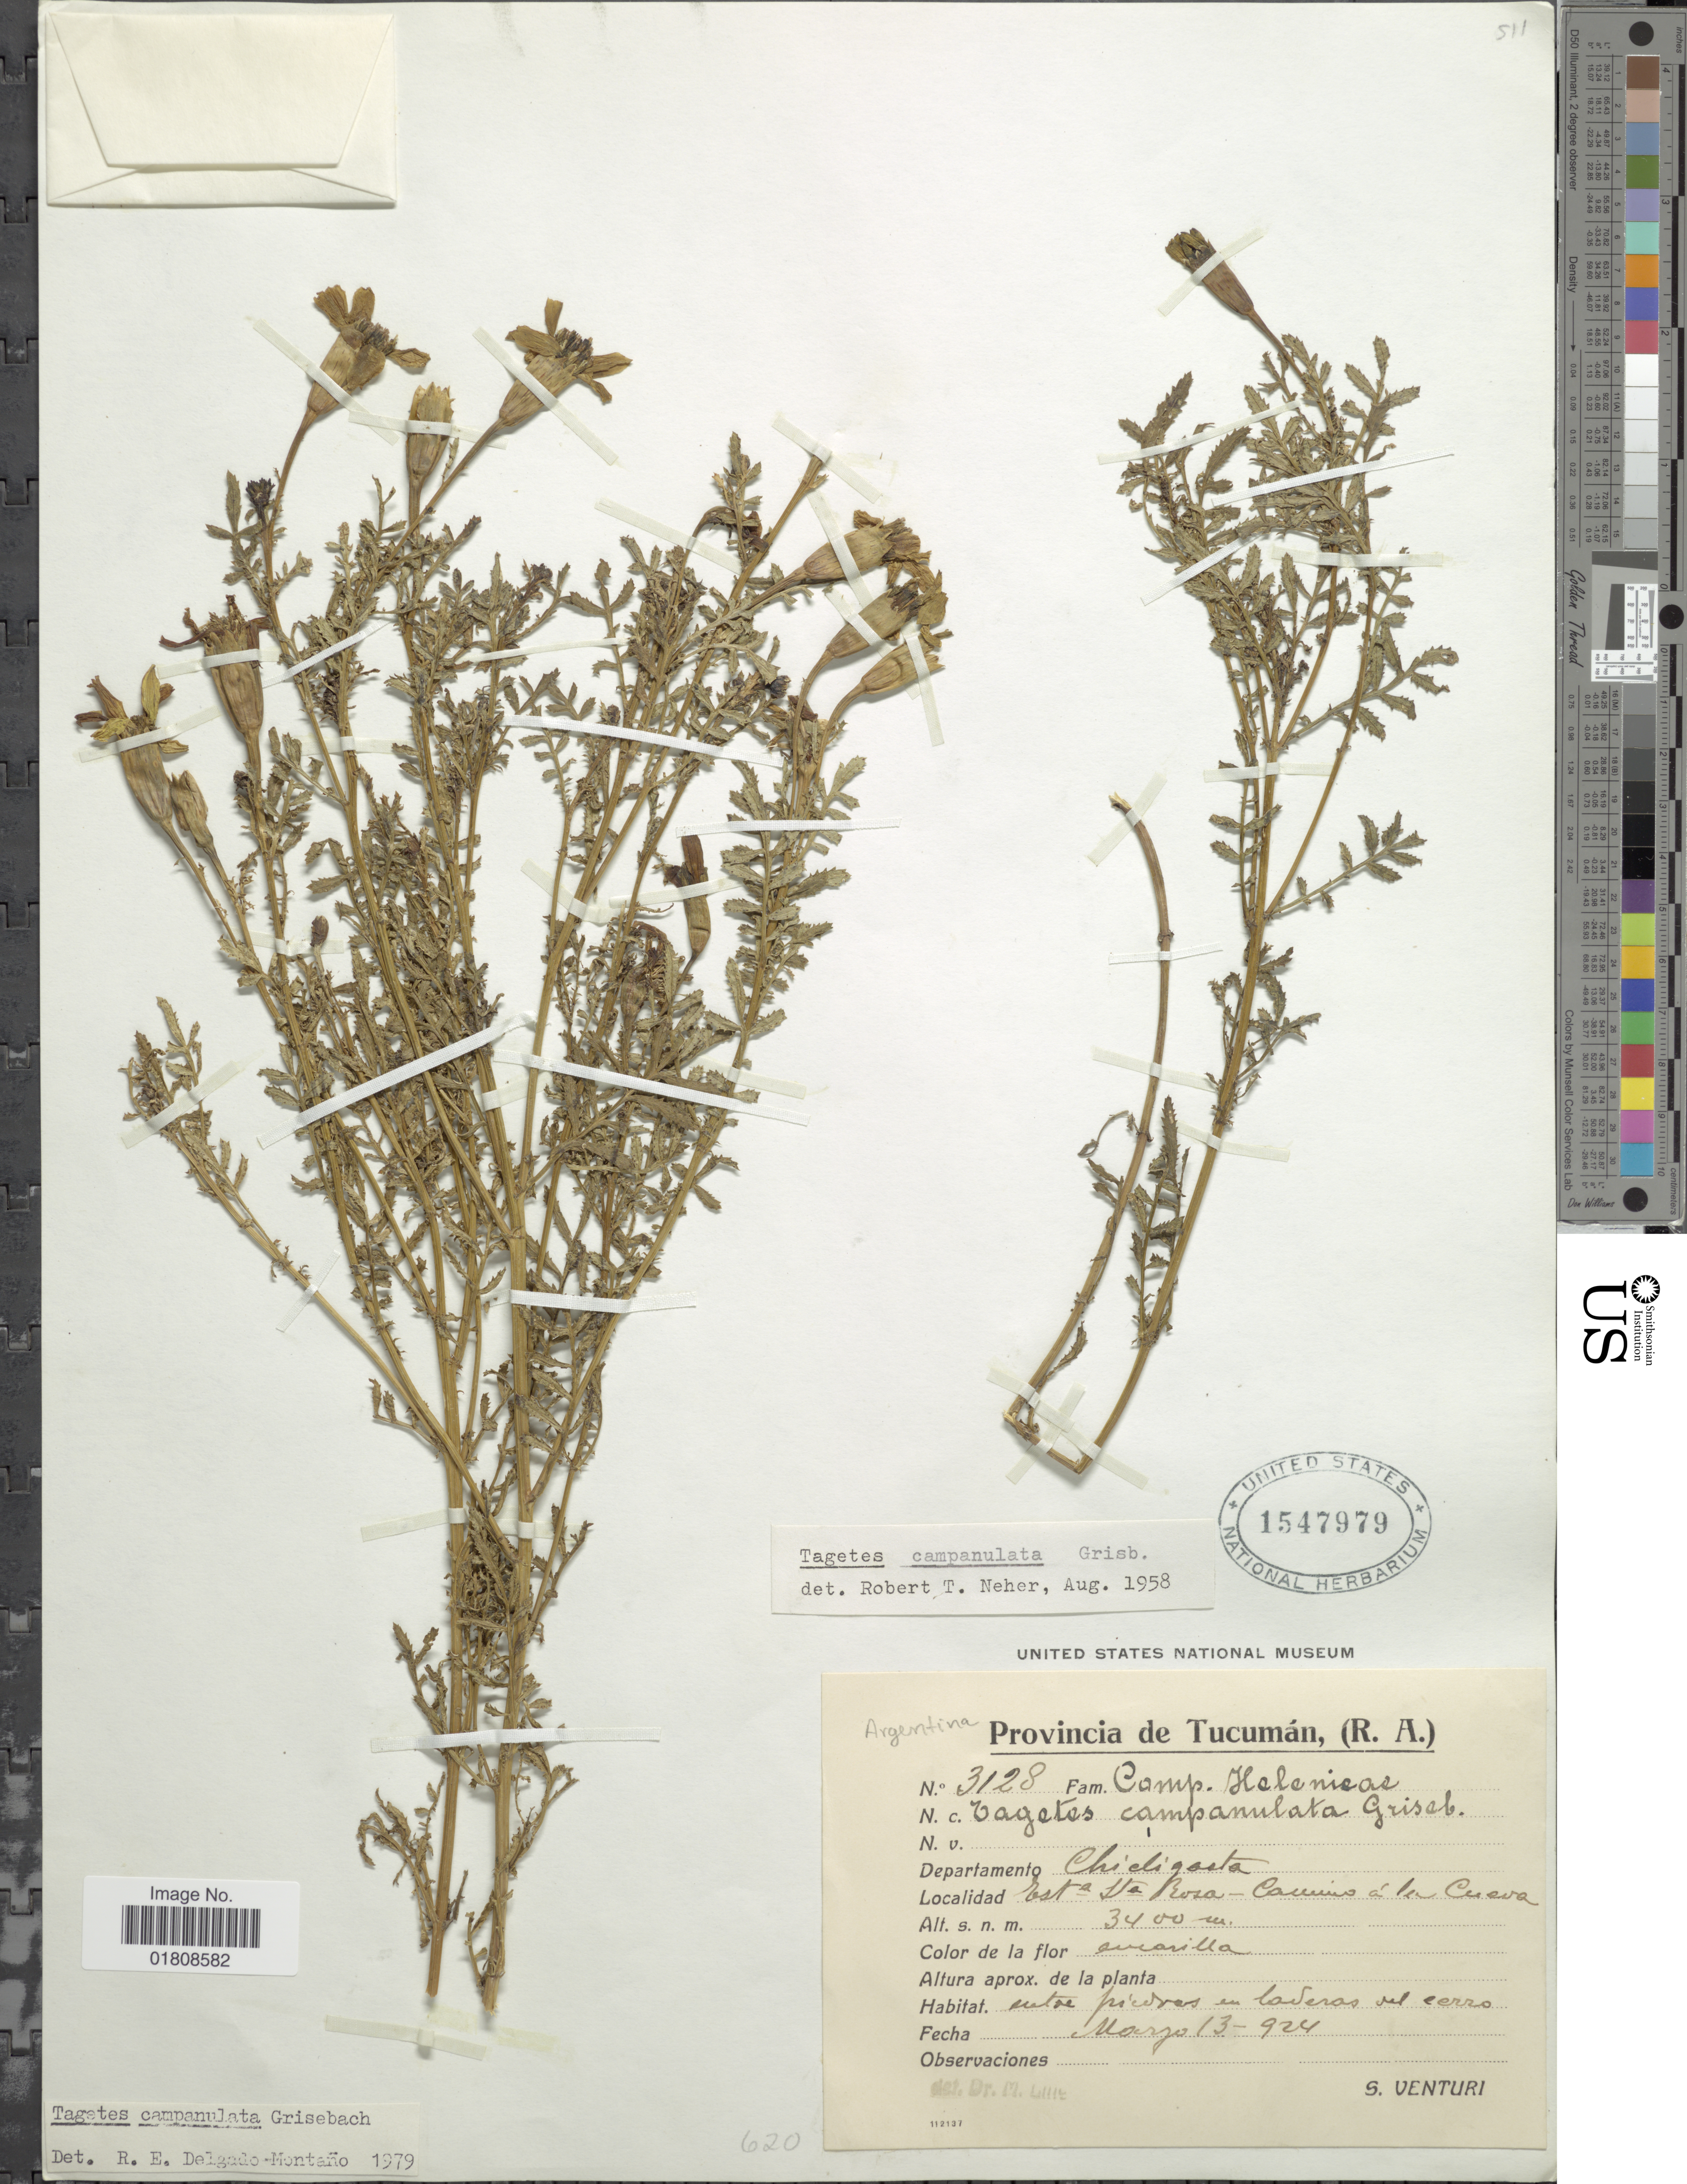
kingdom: Plantae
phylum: Tracheophyta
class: Magnoliopsida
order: Asterales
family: Asteraceae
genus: Tagetes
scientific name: Tagetes campanulata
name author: Griseb.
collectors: S. Venturi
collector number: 3128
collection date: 1924-03-13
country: Argentina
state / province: Tucuman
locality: Departamento Chicligasta, Esta. Sta Rosa-Camino a la Cueva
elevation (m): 3400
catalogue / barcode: US 1547979